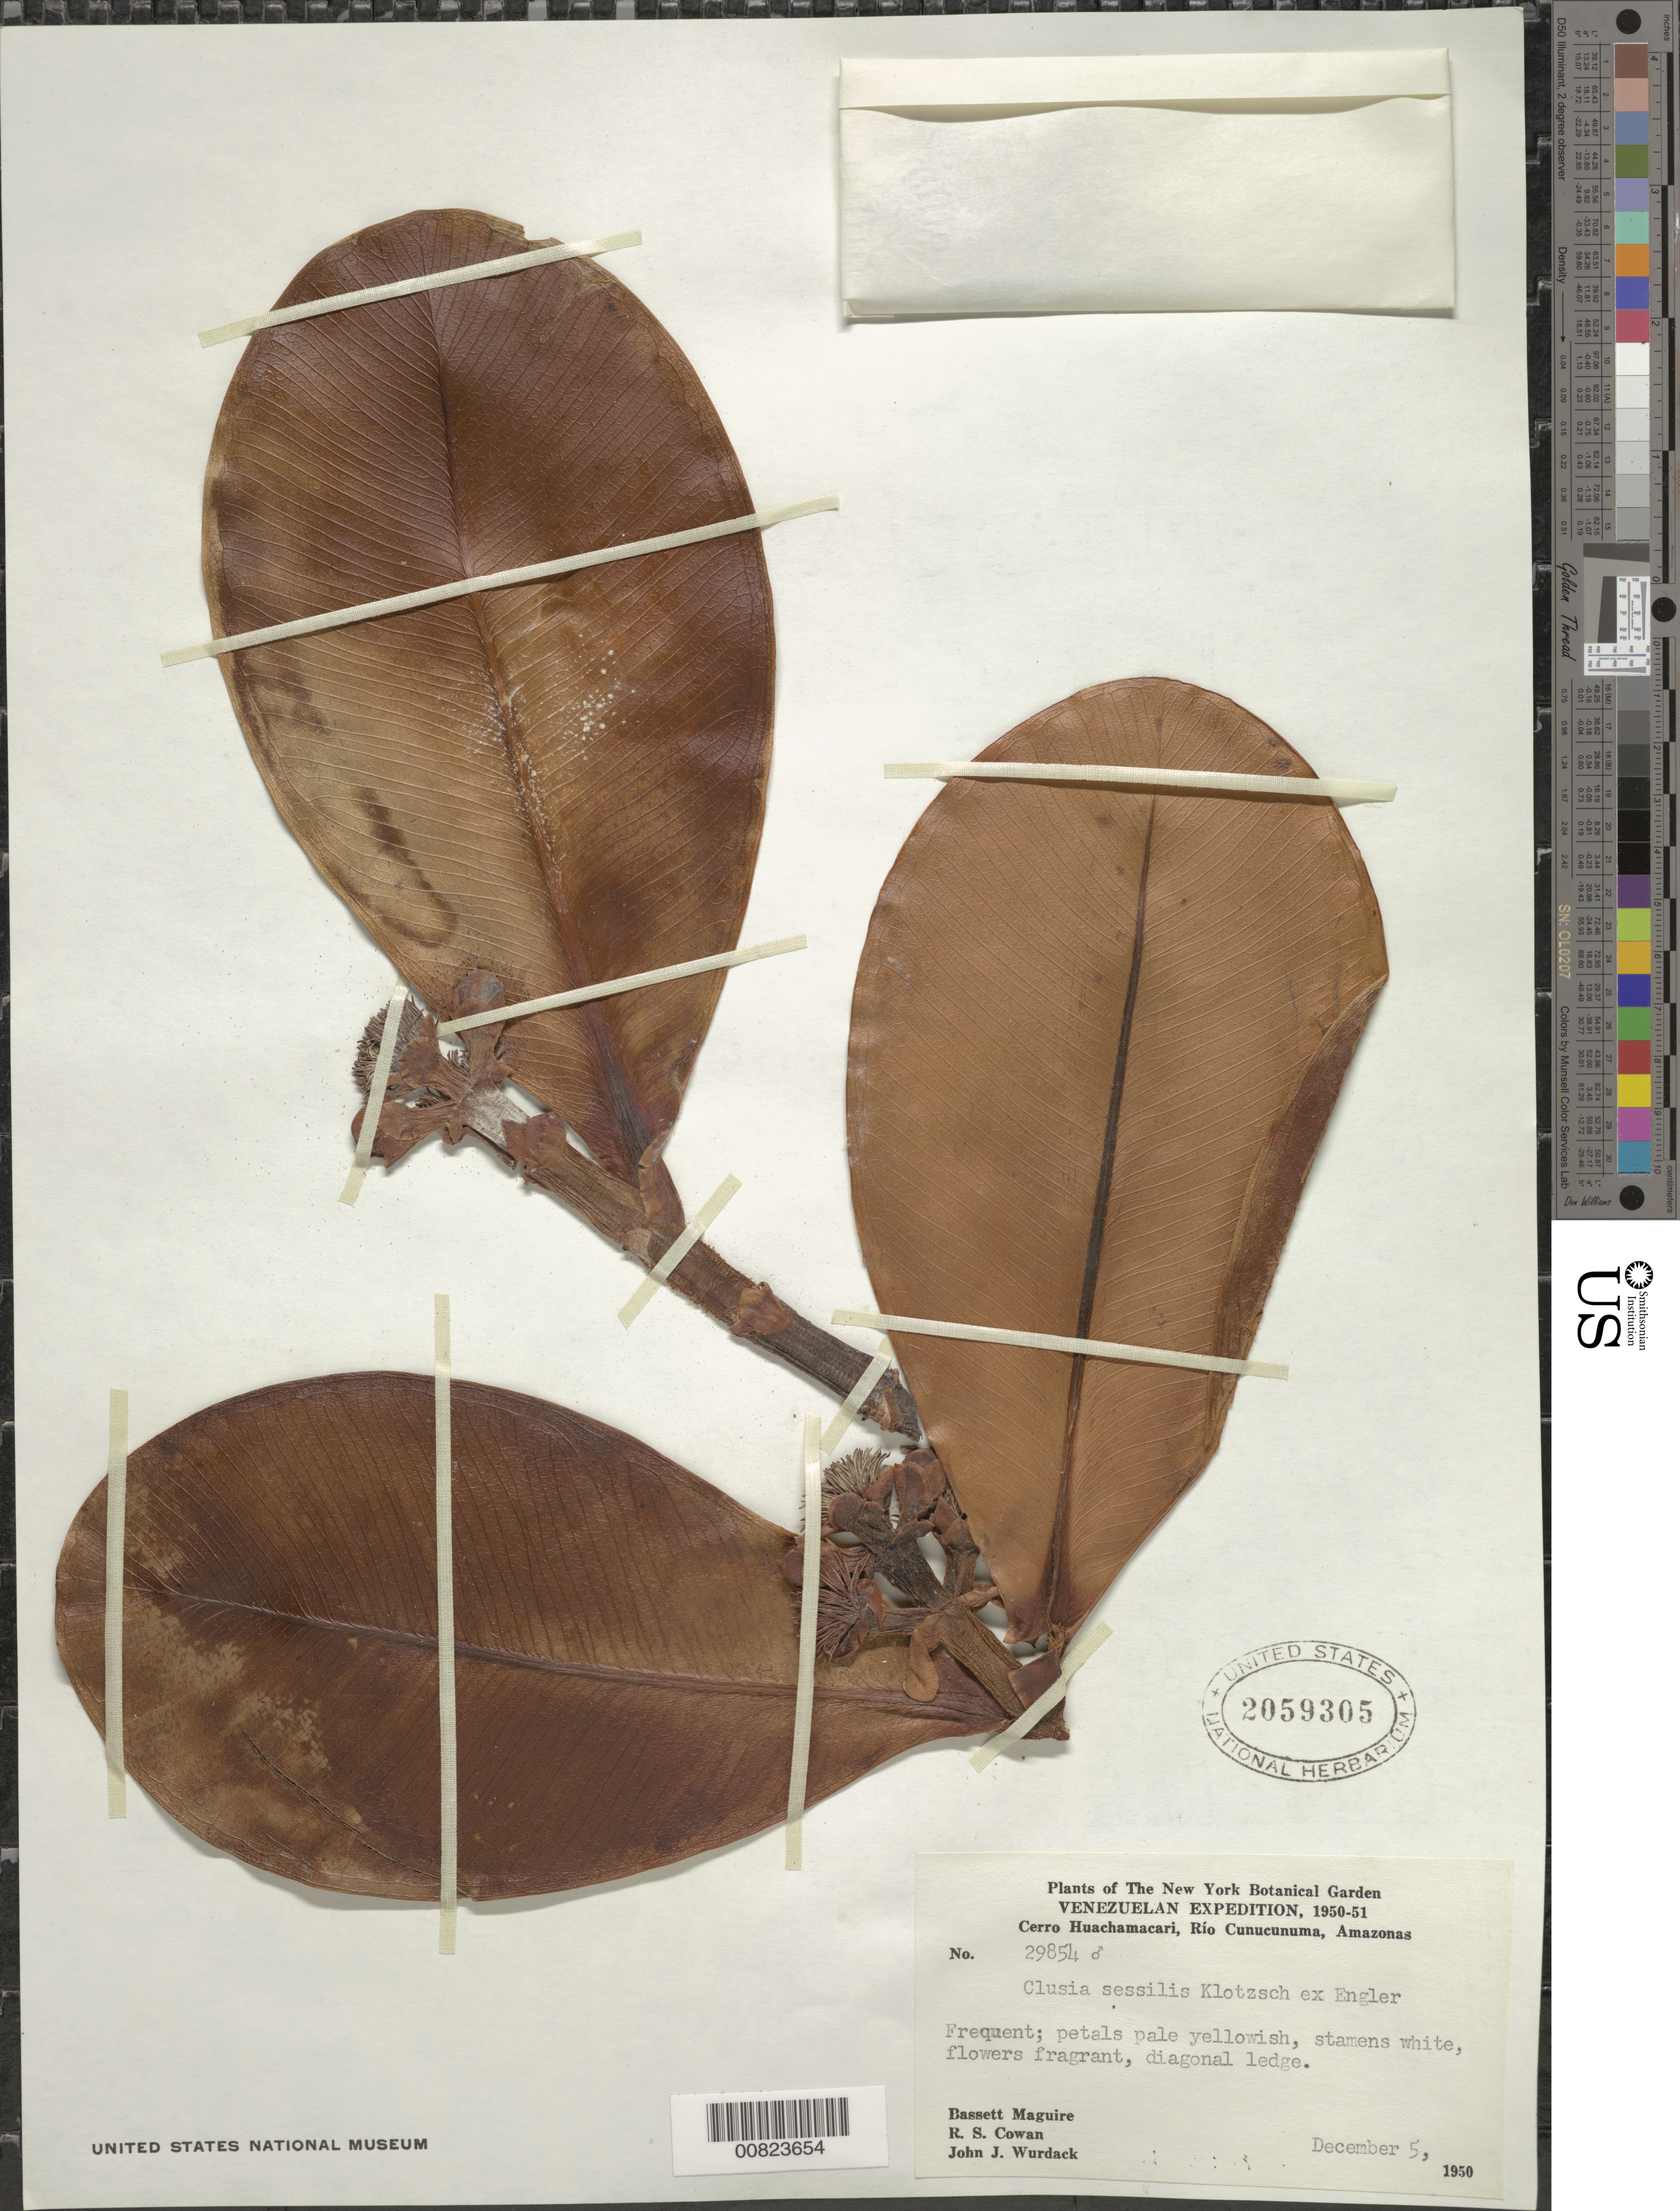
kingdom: Plantae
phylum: Tracheophyta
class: Magnoliopsida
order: Malpighiales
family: Clusiaceae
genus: Clusia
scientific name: Clusia sessilis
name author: Klotzsch ex Engl.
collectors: B. Maguire, R. S. Cowan & J. J. Wurdack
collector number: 29854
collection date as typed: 5-Dec-50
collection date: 1950-12-05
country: Venezuela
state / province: Amazonas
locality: Cerro Huachamacari, Río Cunucunuma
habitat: Diagonal ledge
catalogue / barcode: US 2059305